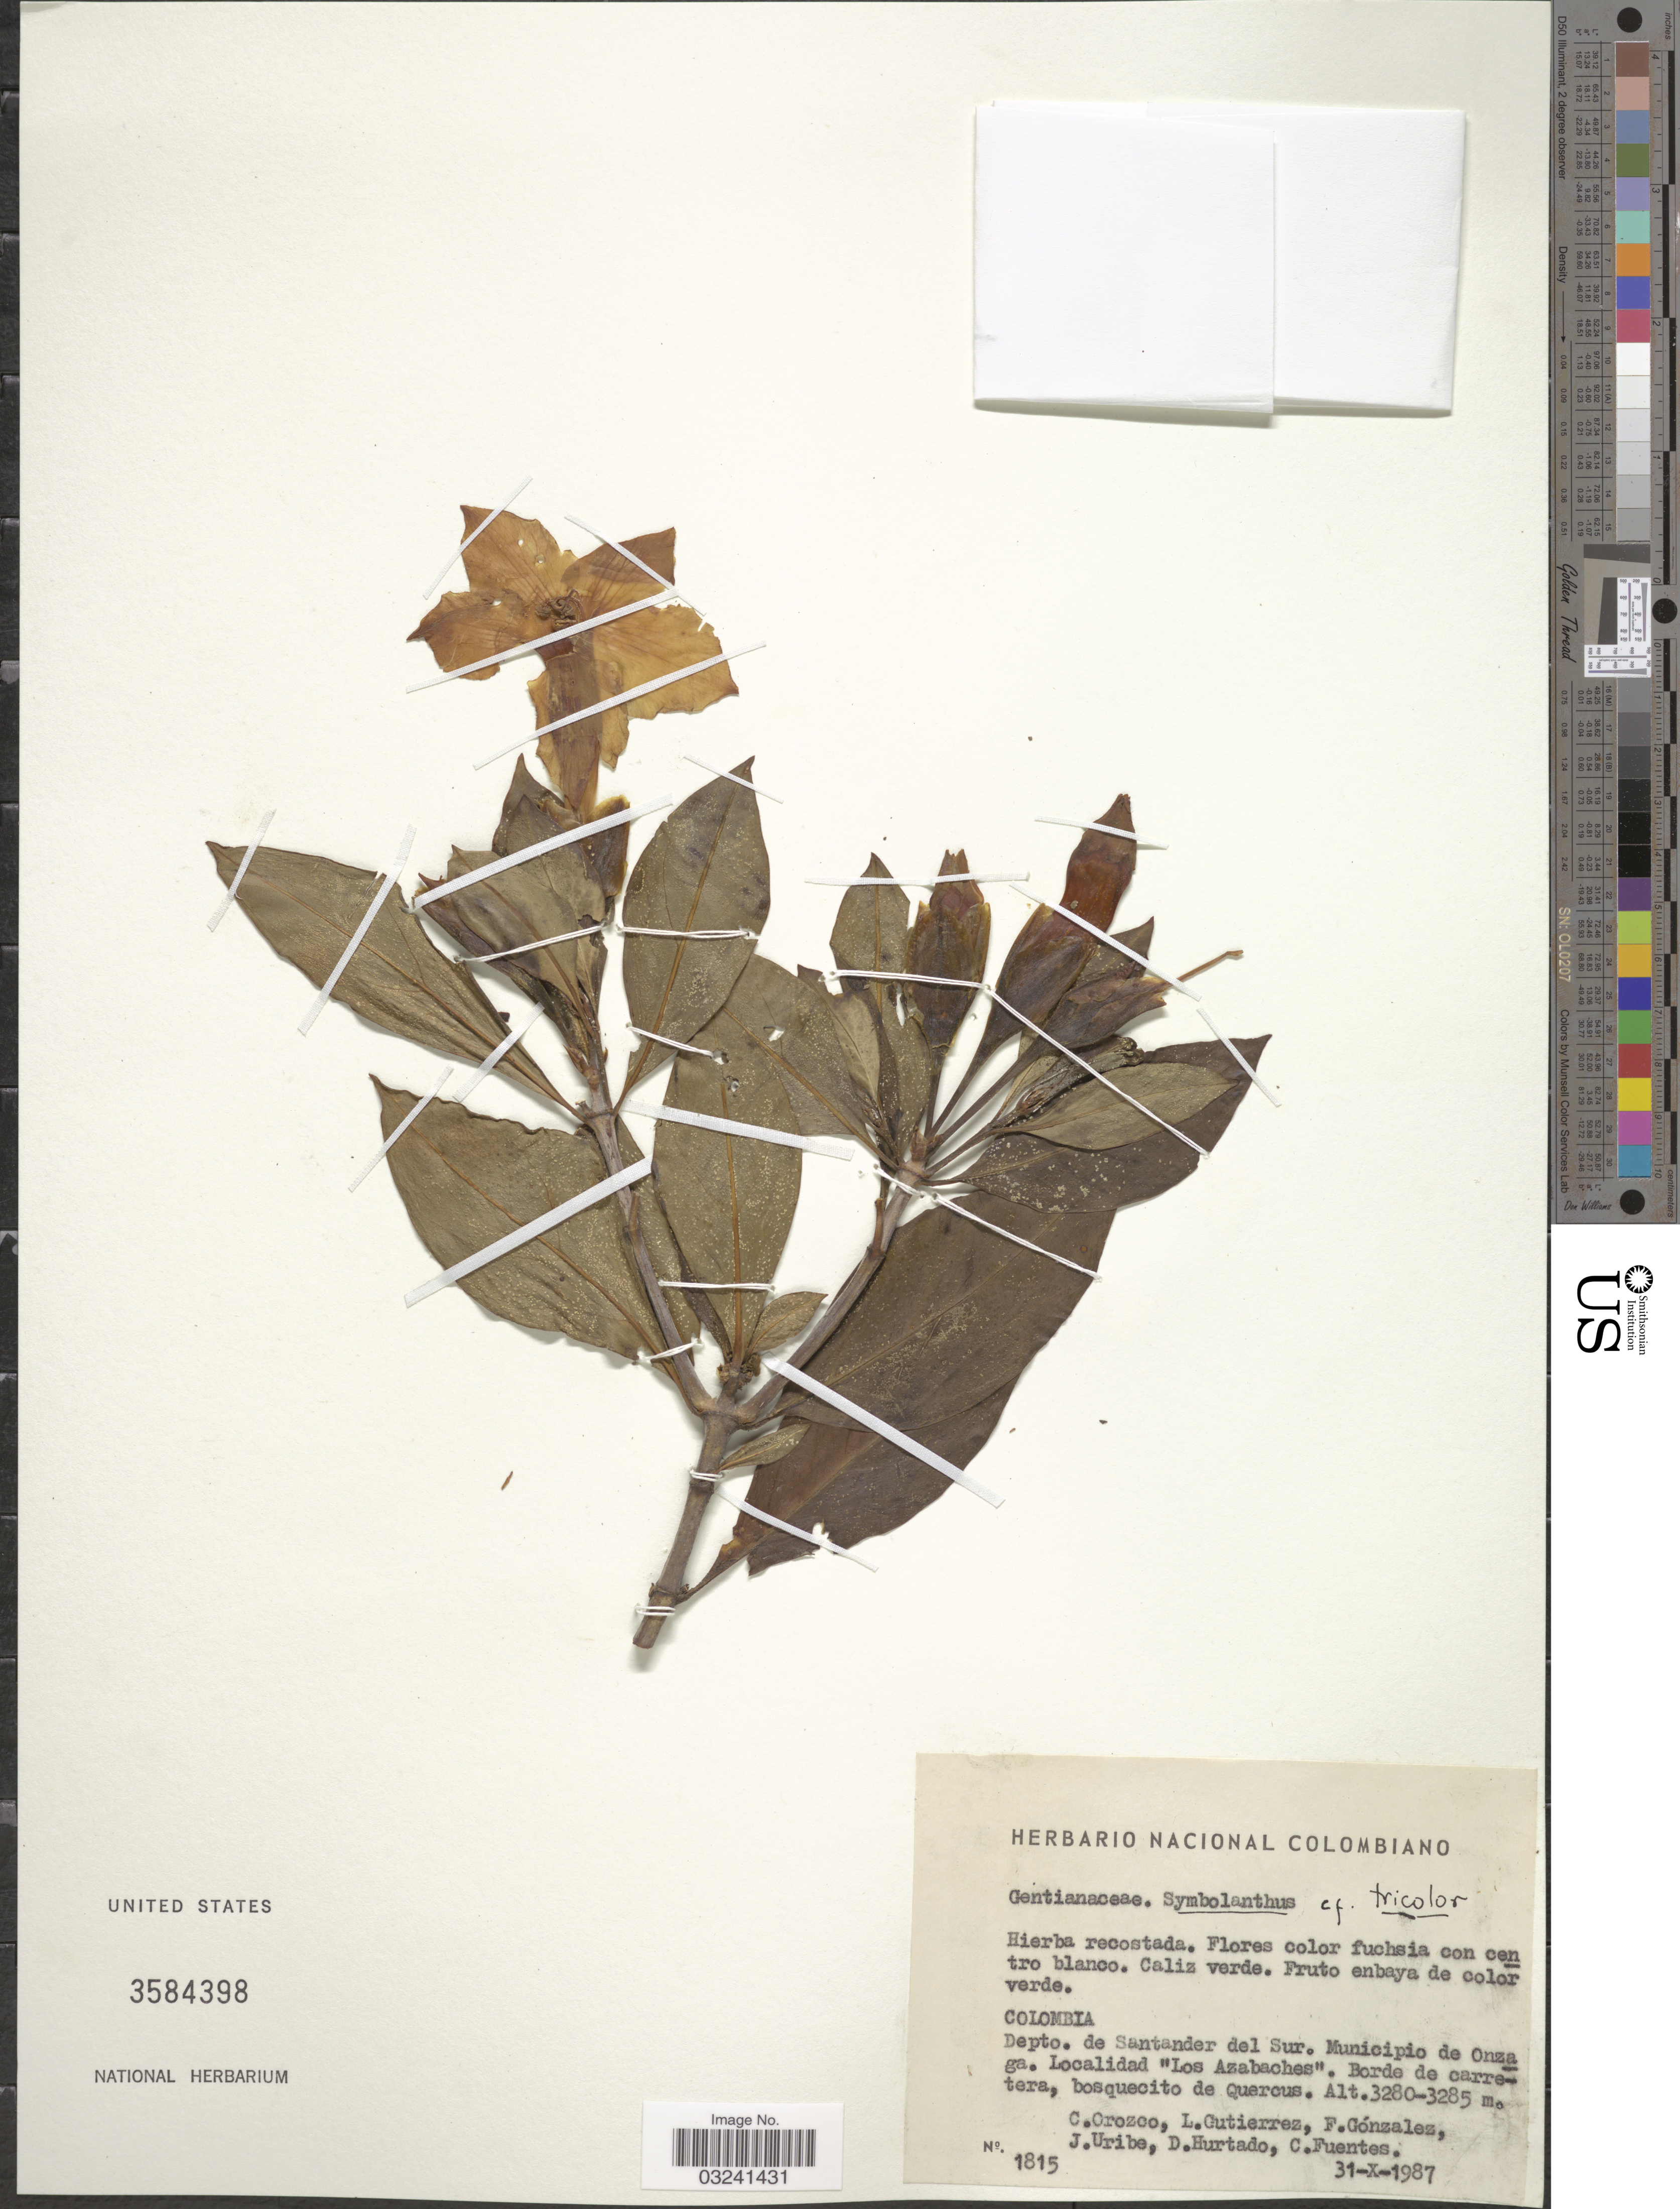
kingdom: Plantae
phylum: Tracheophyta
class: Magnoliopsida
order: Gentianales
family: Gentianaceae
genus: Symbolanthus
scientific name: Symbolanthus tricolor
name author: Gilg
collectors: C. Orozco, L. Gutiérrez, F. Gonzalez, J. Uribe & et al.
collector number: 1815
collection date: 1987-10-31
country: Colombia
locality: Depto. de Santander del Sur. Municipio de Onzaga. Localidad "Los Azabaches".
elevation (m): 3280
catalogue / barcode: US 3584398